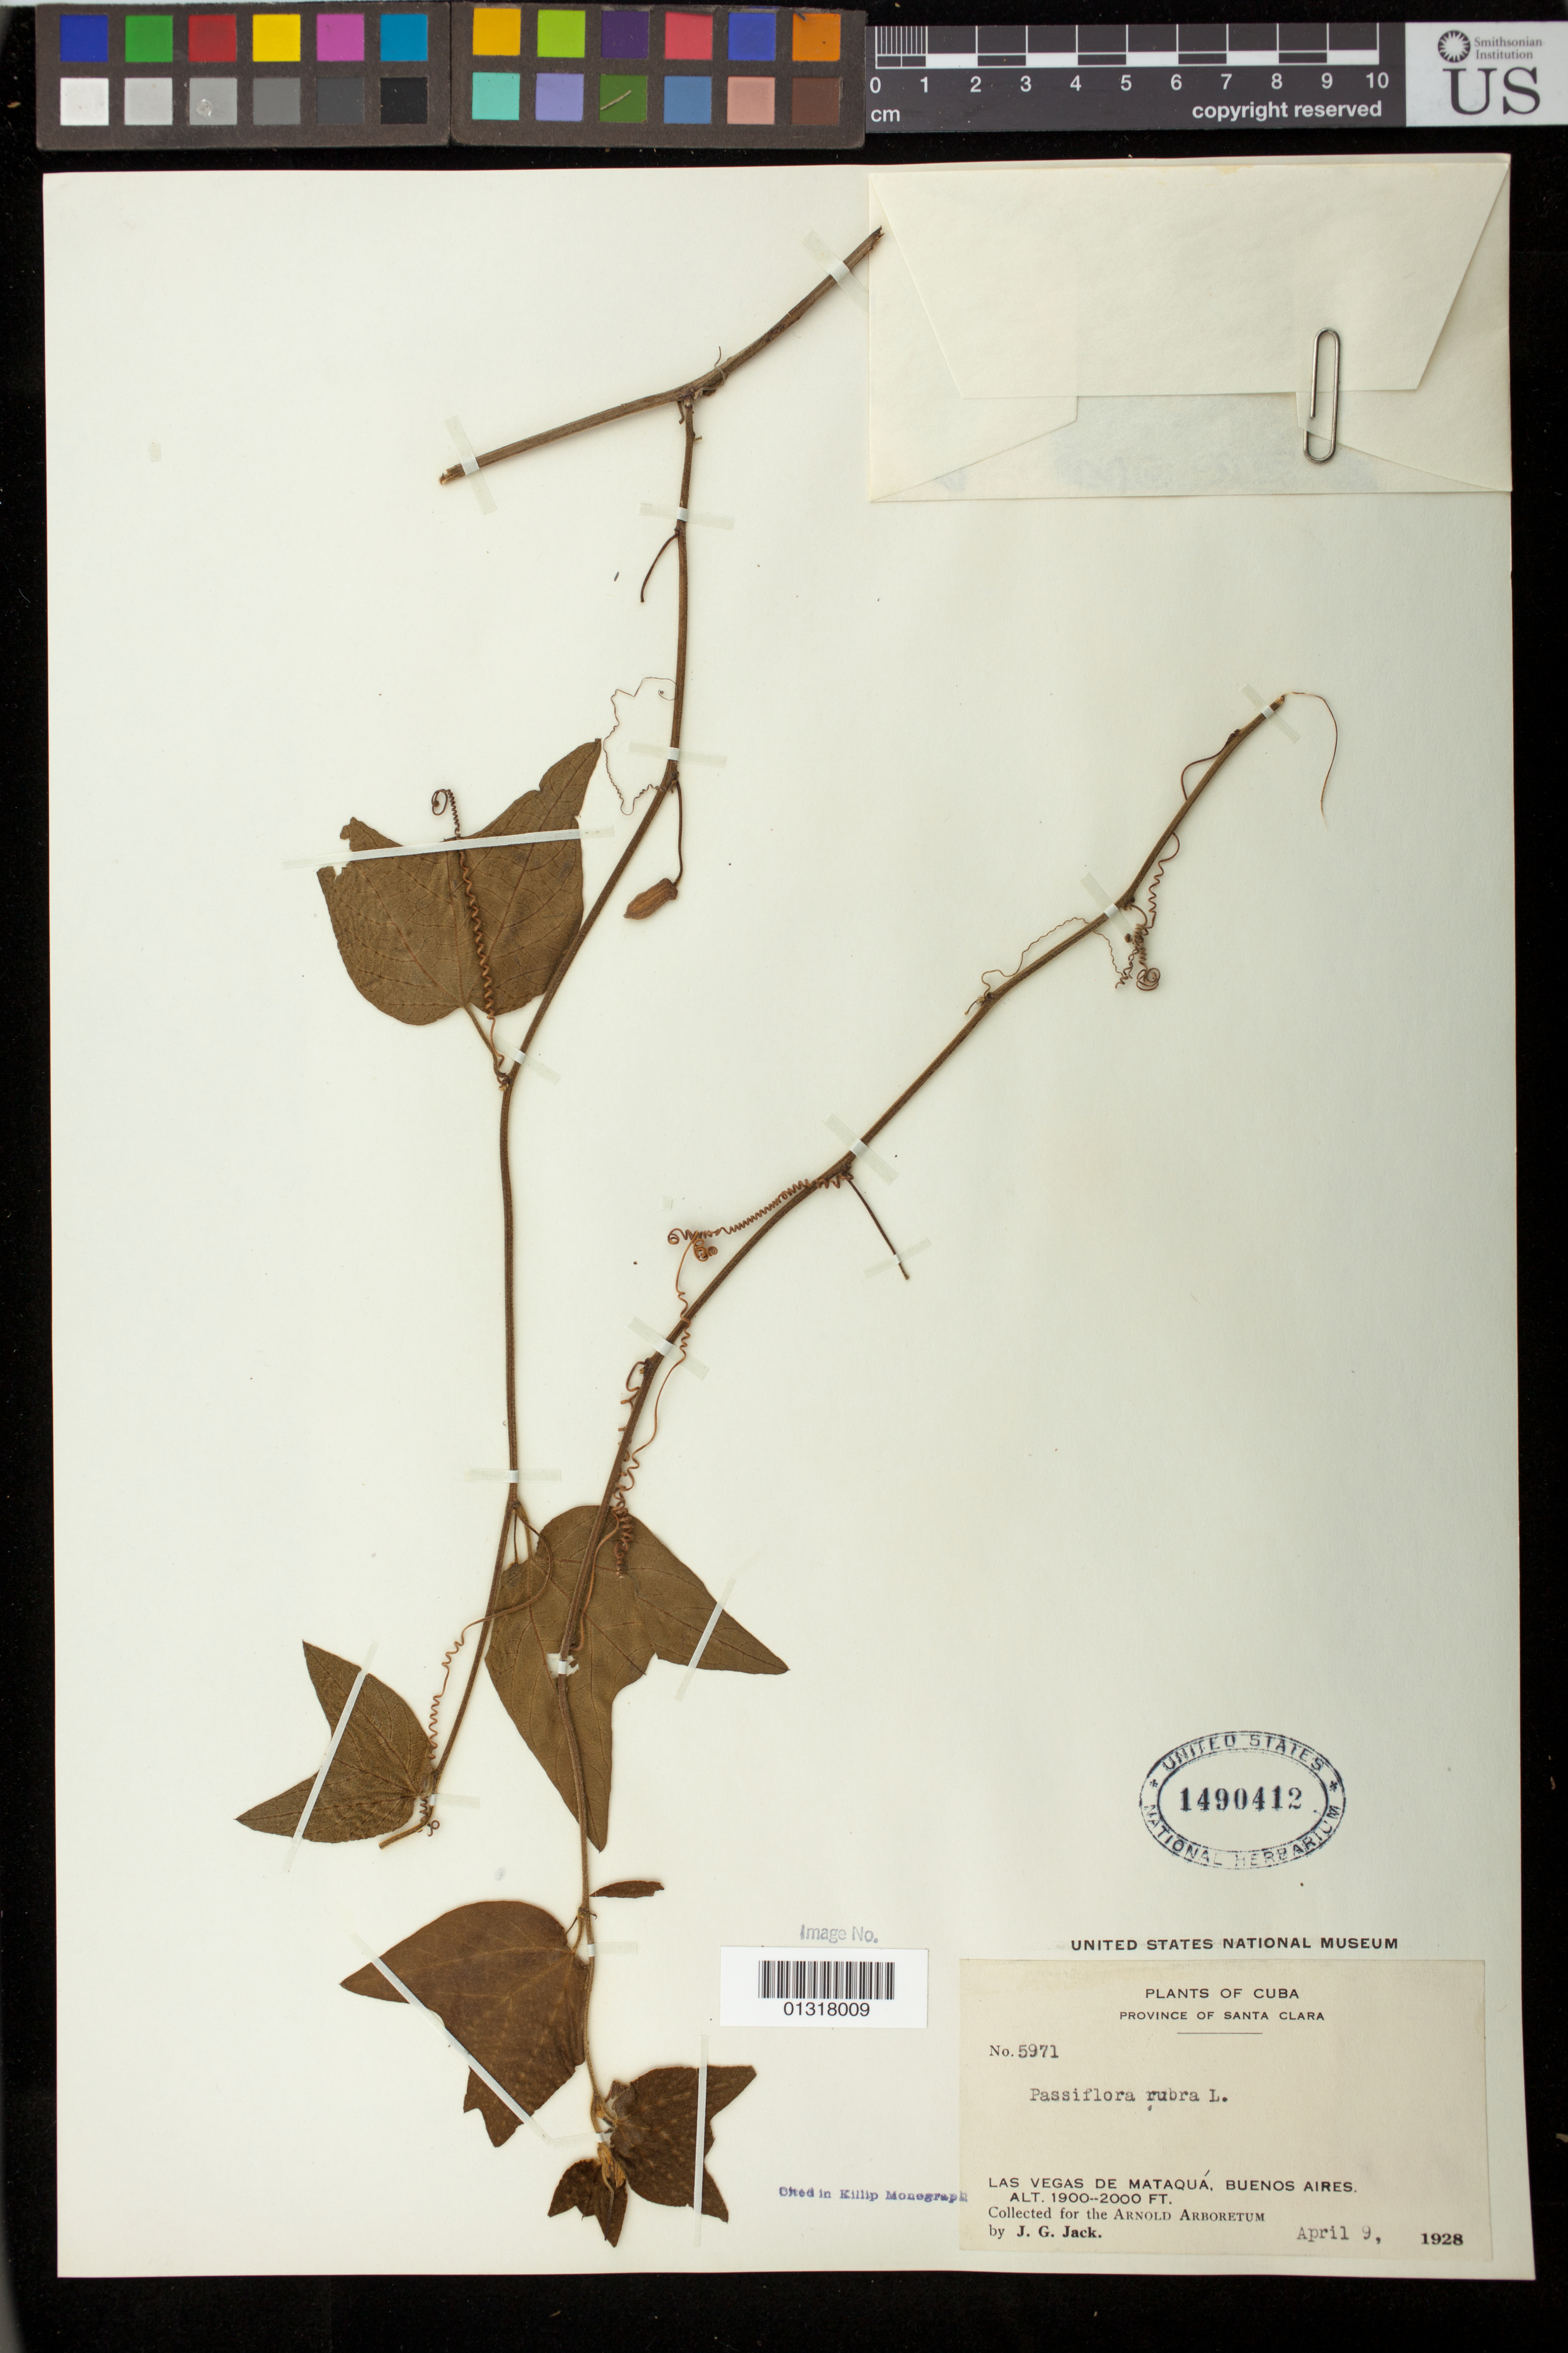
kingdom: Plantae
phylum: Tracheophyta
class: Magnoliopsida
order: Malpighiales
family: Passifloraceae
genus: Passiflora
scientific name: Passiflora rubra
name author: L.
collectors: J. G. Jack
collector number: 5971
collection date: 1928-04-09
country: Cuba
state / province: Las Villas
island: Cuba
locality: Las Vegas de Matagua, Buenos Aires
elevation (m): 579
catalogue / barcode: US 1490412